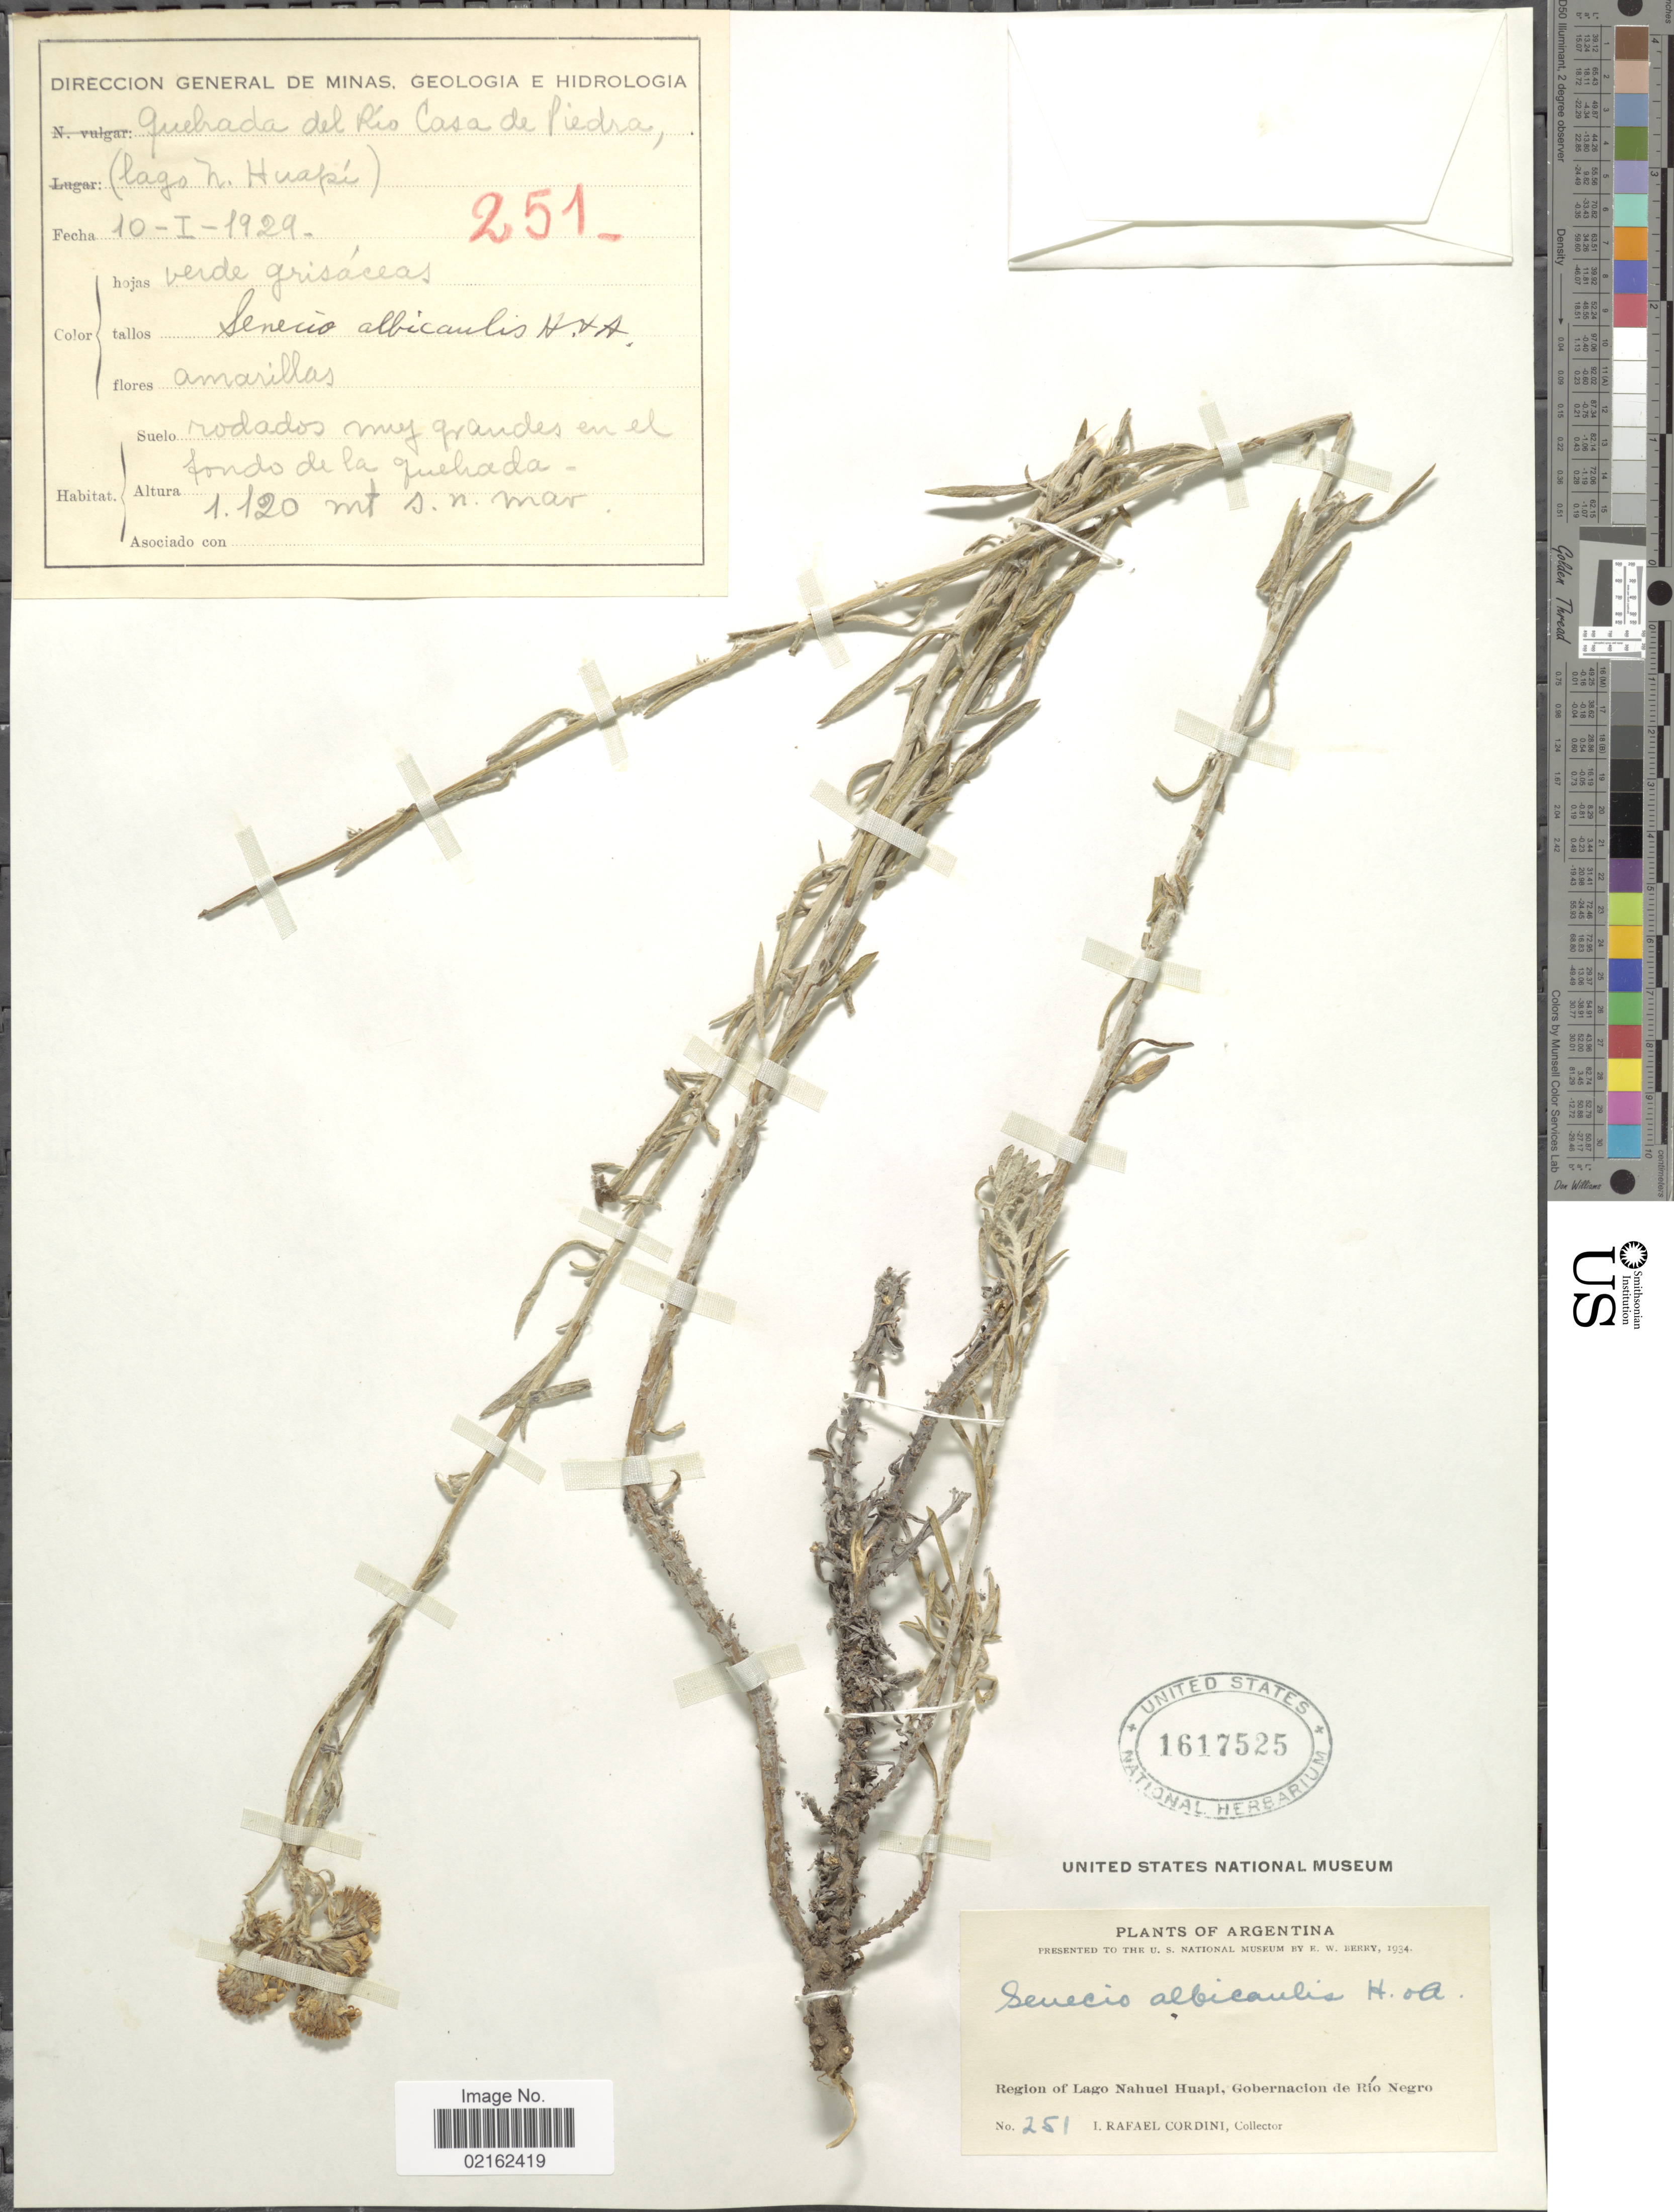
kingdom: Plantae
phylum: Tracheophyta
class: Magnoliopsida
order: Asterales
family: Asteraceae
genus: Senecio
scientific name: Senecio filaginoides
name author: DC.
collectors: I. Cordini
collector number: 251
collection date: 1929-01-10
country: Argentina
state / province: Rio Negro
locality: Region of Lago Nahuel Huapi, Quebrada del Rio Casa de Piedra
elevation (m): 1120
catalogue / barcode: US 1617525